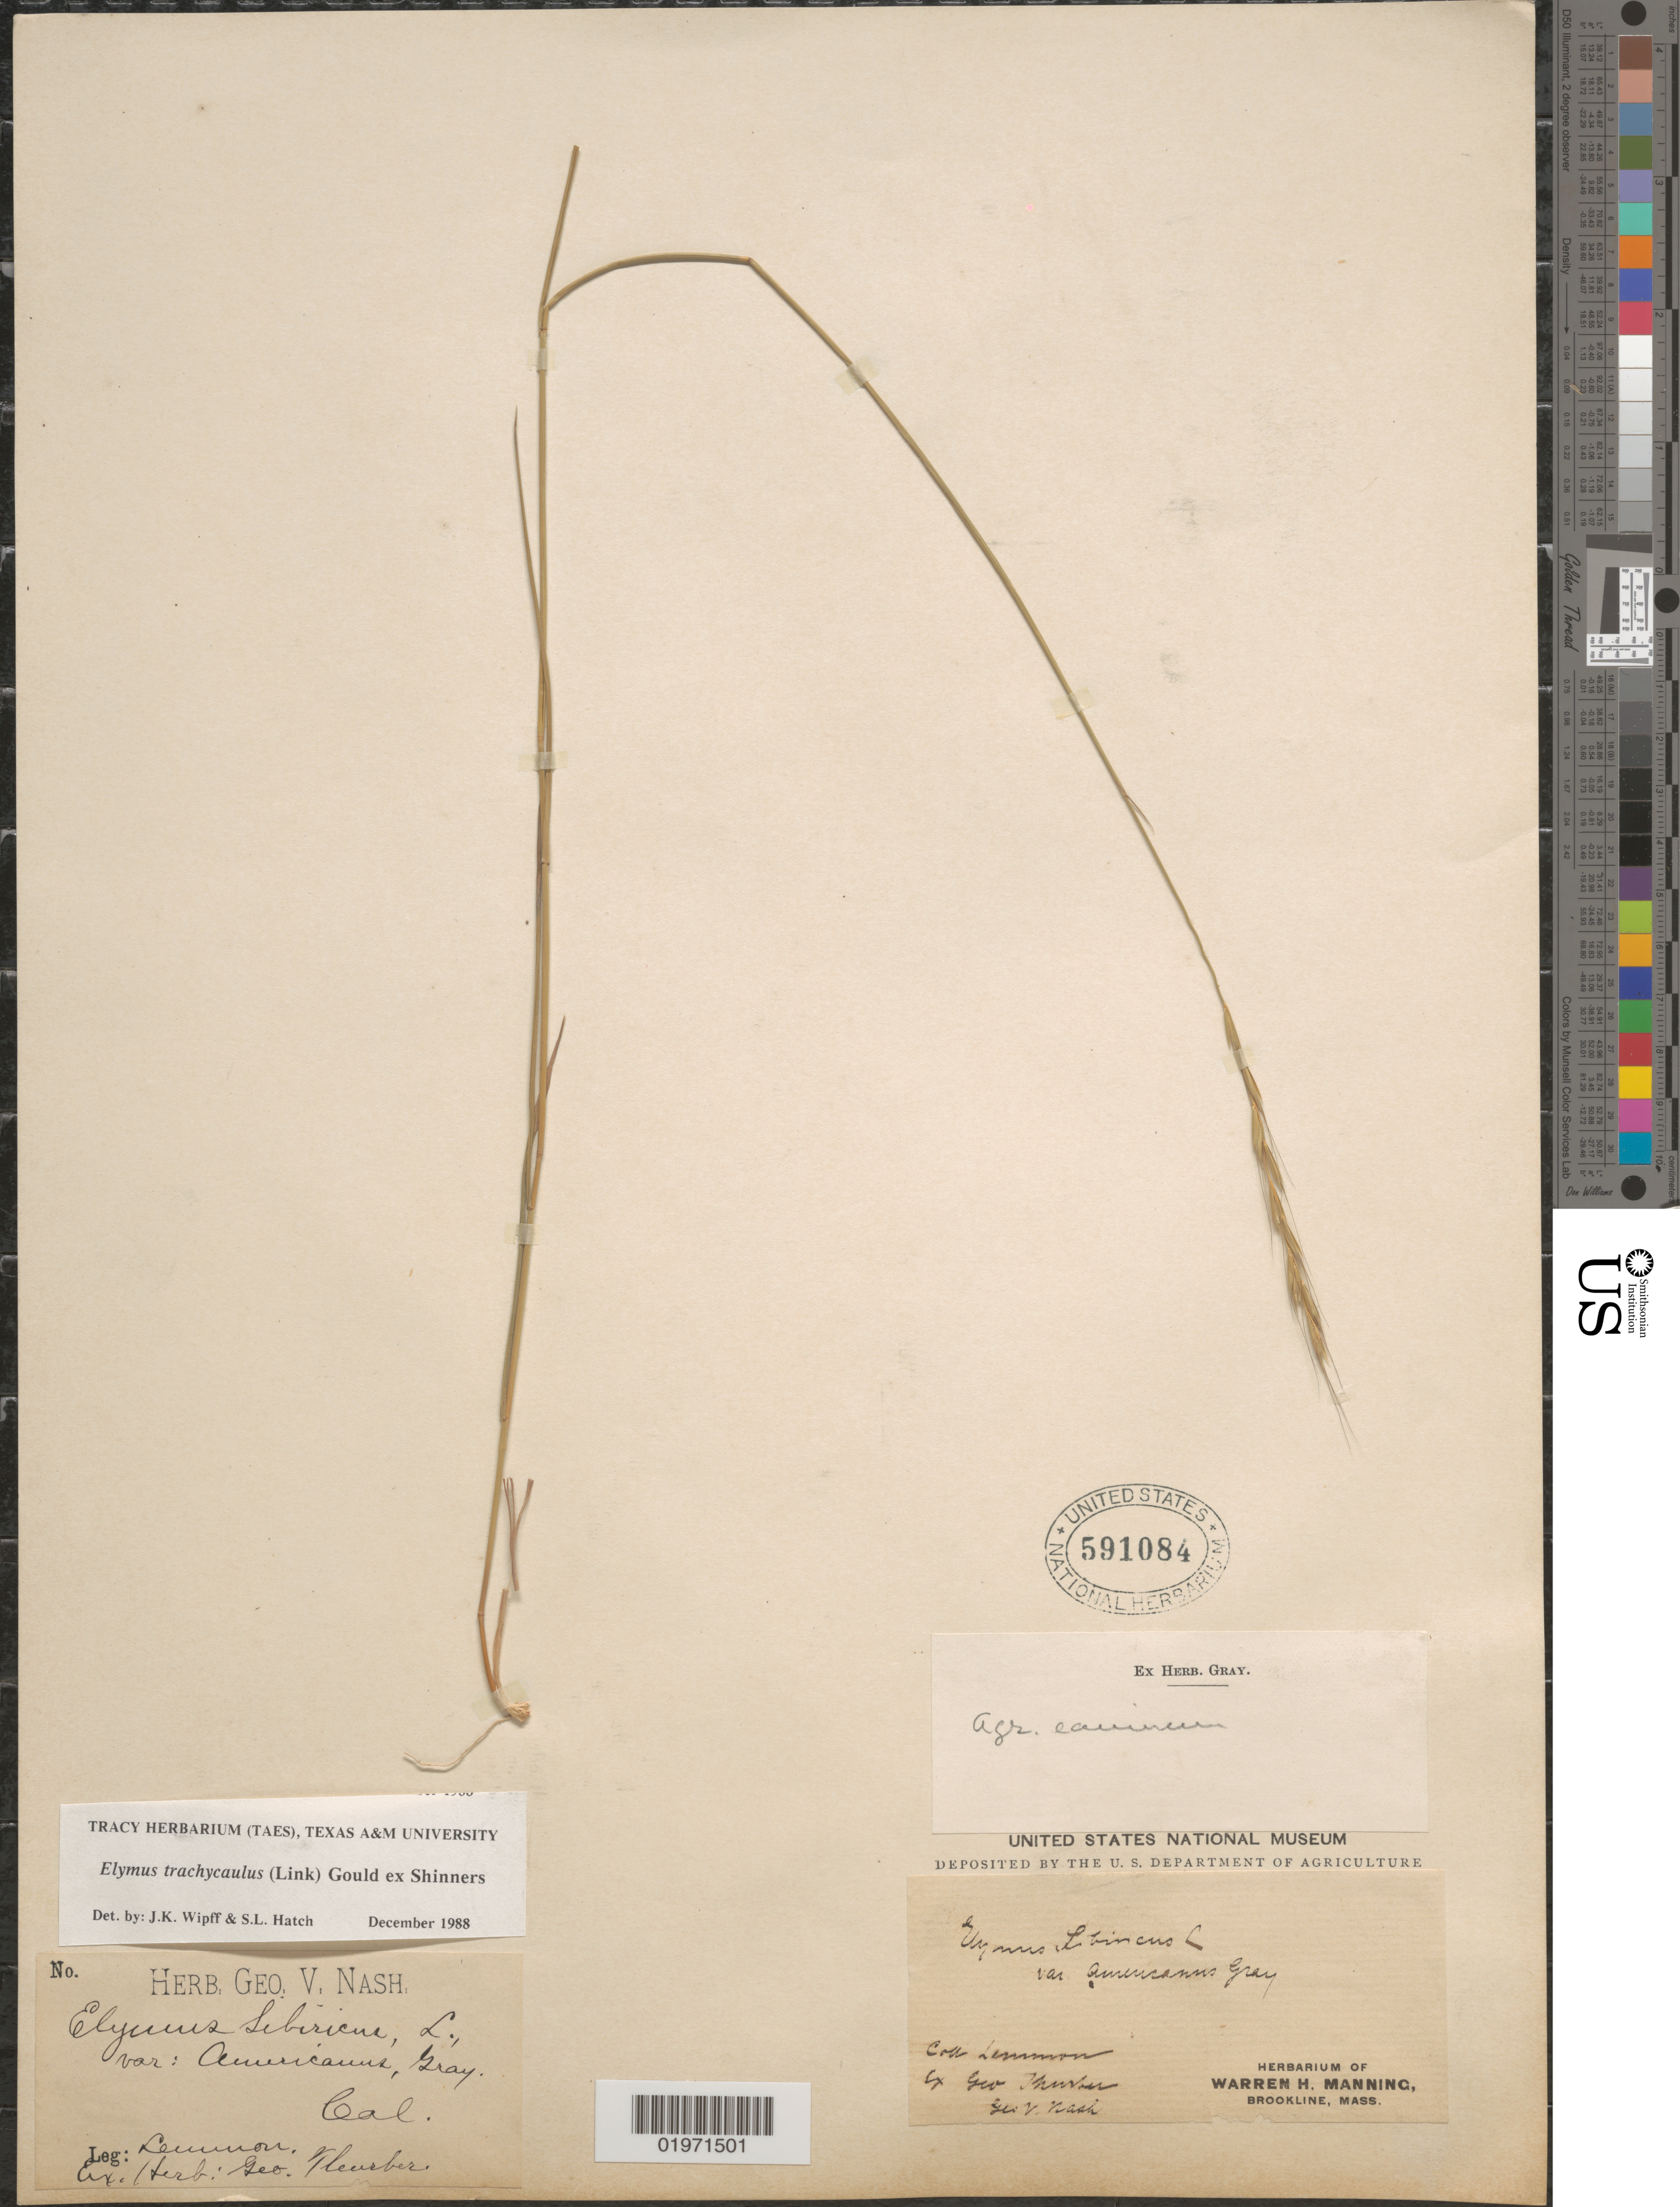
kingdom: Plantae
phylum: Tracheophyta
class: Liliopsida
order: Poales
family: Poaceae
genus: Elymus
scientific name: Elymus trachycaulus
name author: (Link) Gould ex Shinners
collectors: -- Lemmon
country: United States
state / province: California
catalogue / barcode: US 591084